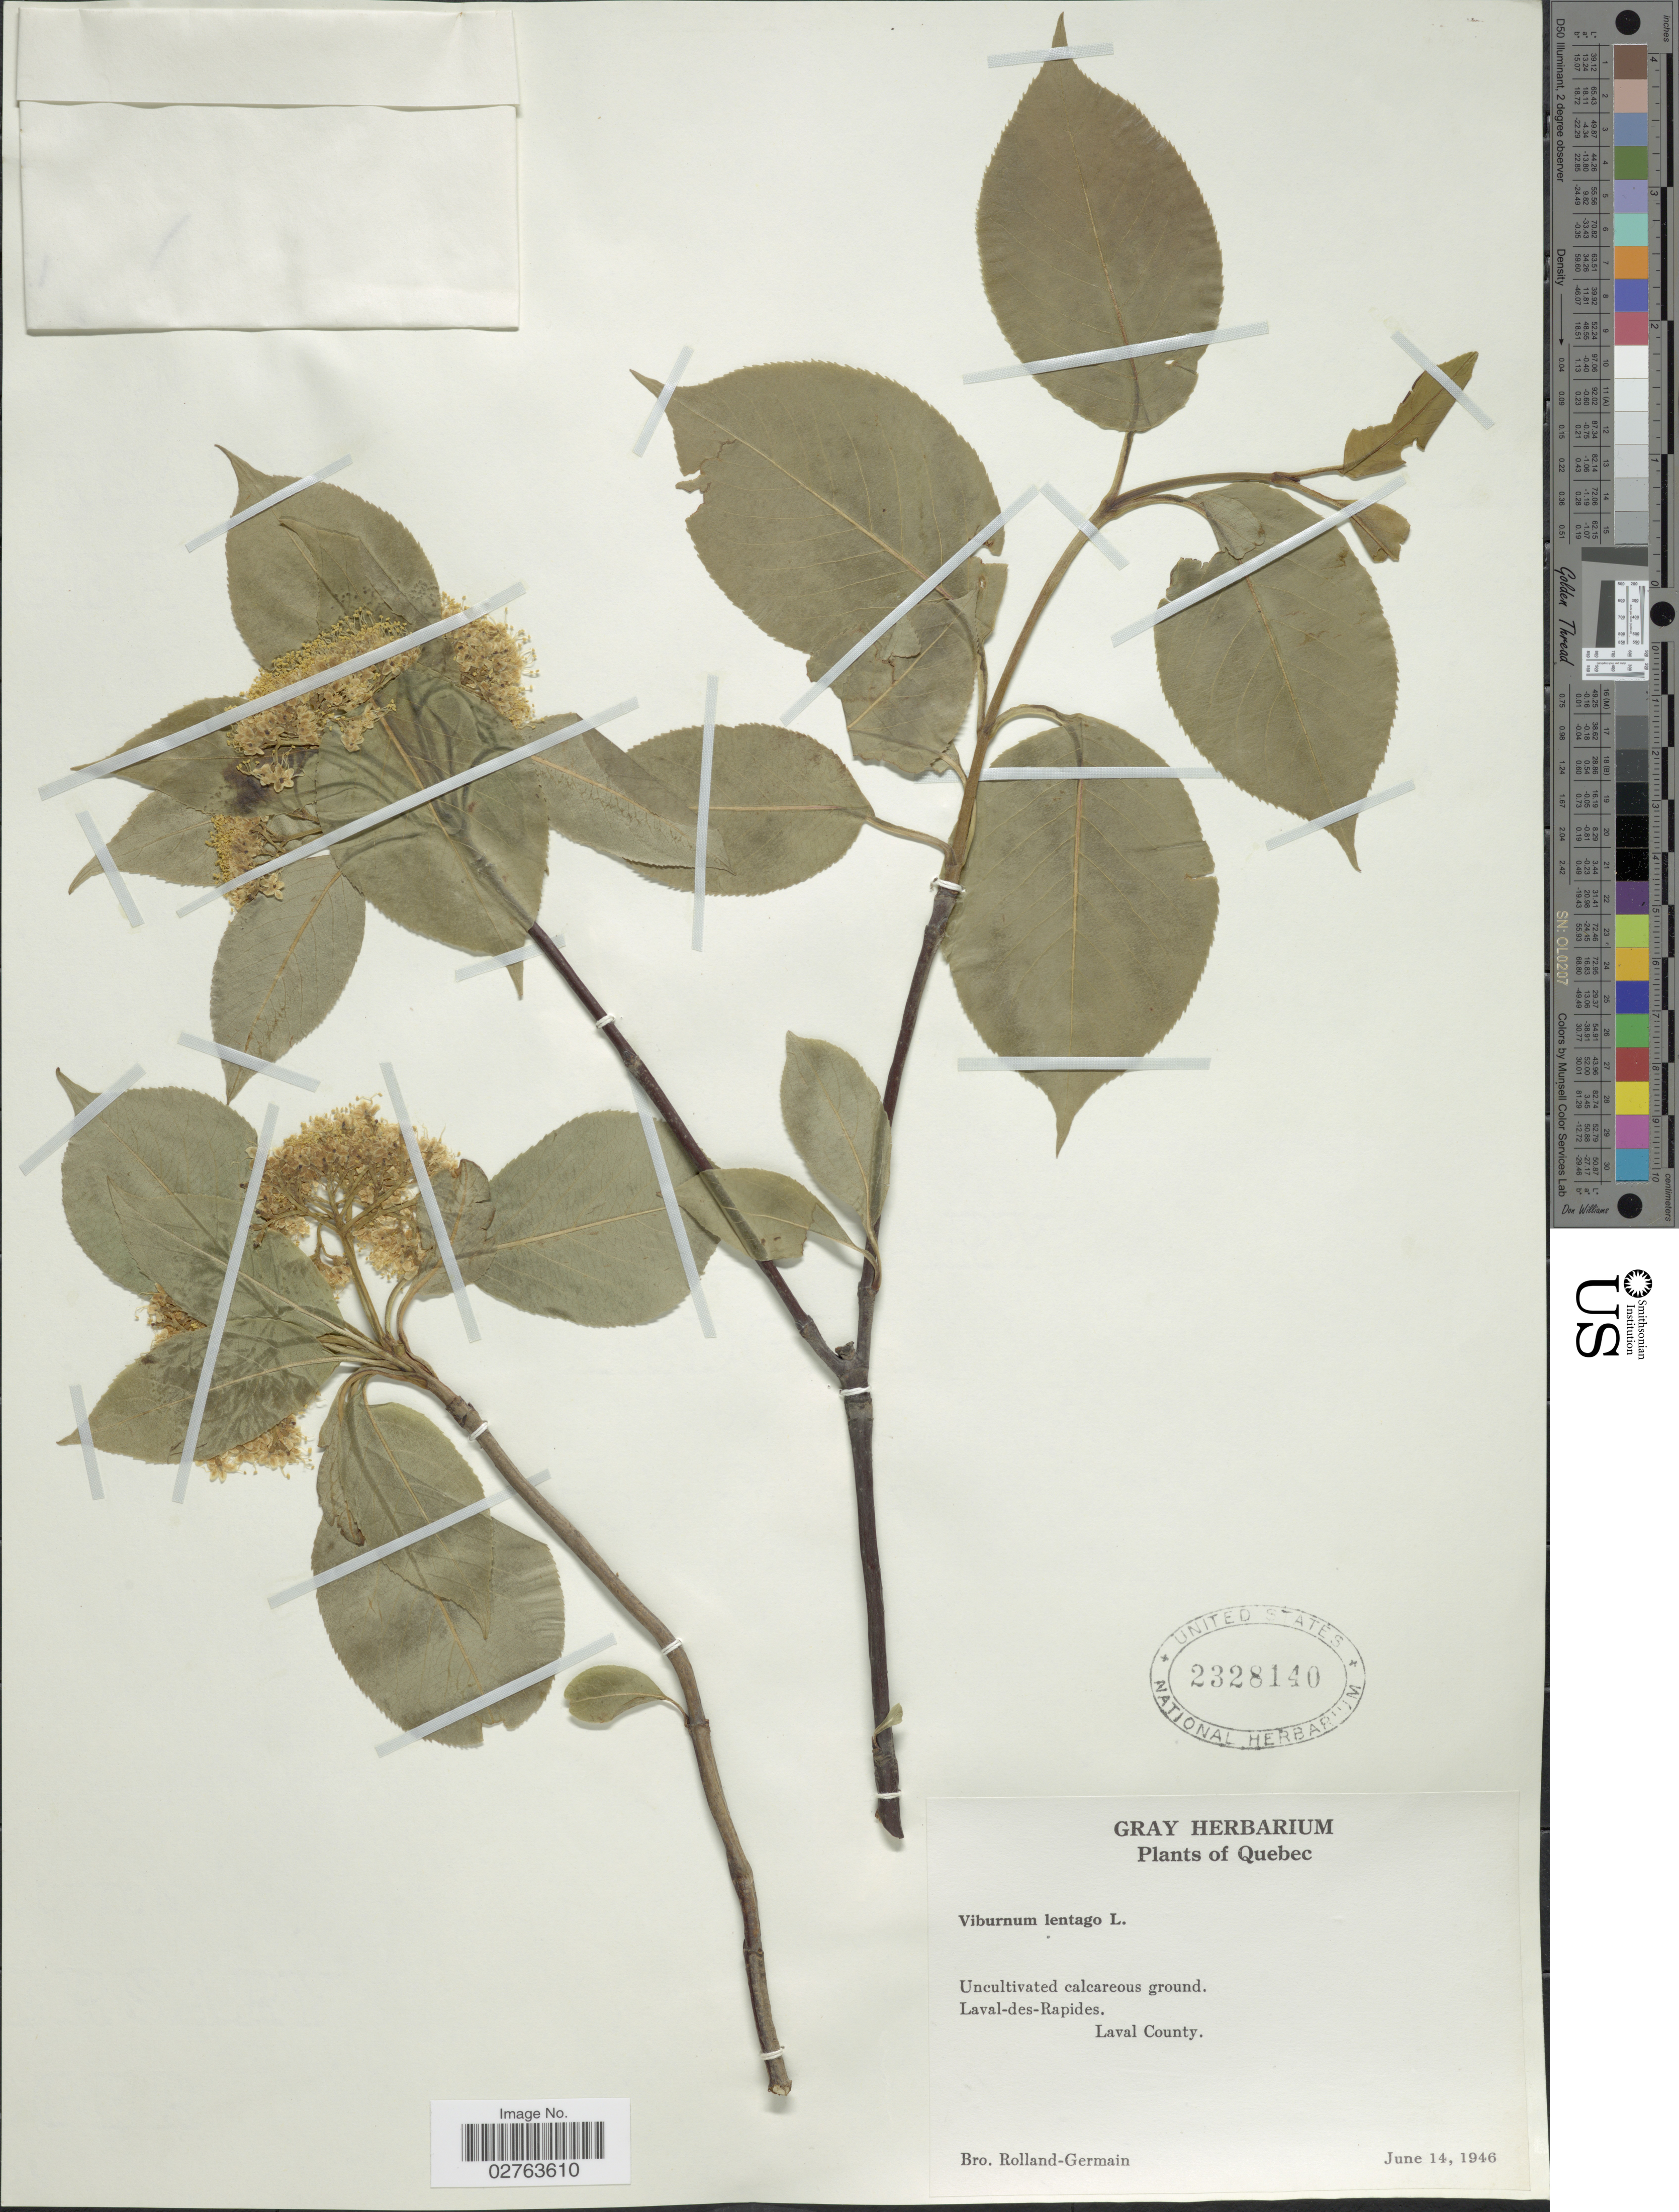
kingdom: Plantae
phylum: Tracheophyta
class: Magnoliopsida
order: Dipsacales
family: Viburnaceae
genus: Viburnum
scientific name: Viburnum lentago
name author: L.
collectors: Rolland-Germain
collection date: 1946-06-14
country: Canada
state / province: Quebec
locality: Laval-des-Rapides. Laval County.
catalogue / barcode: US 2328140